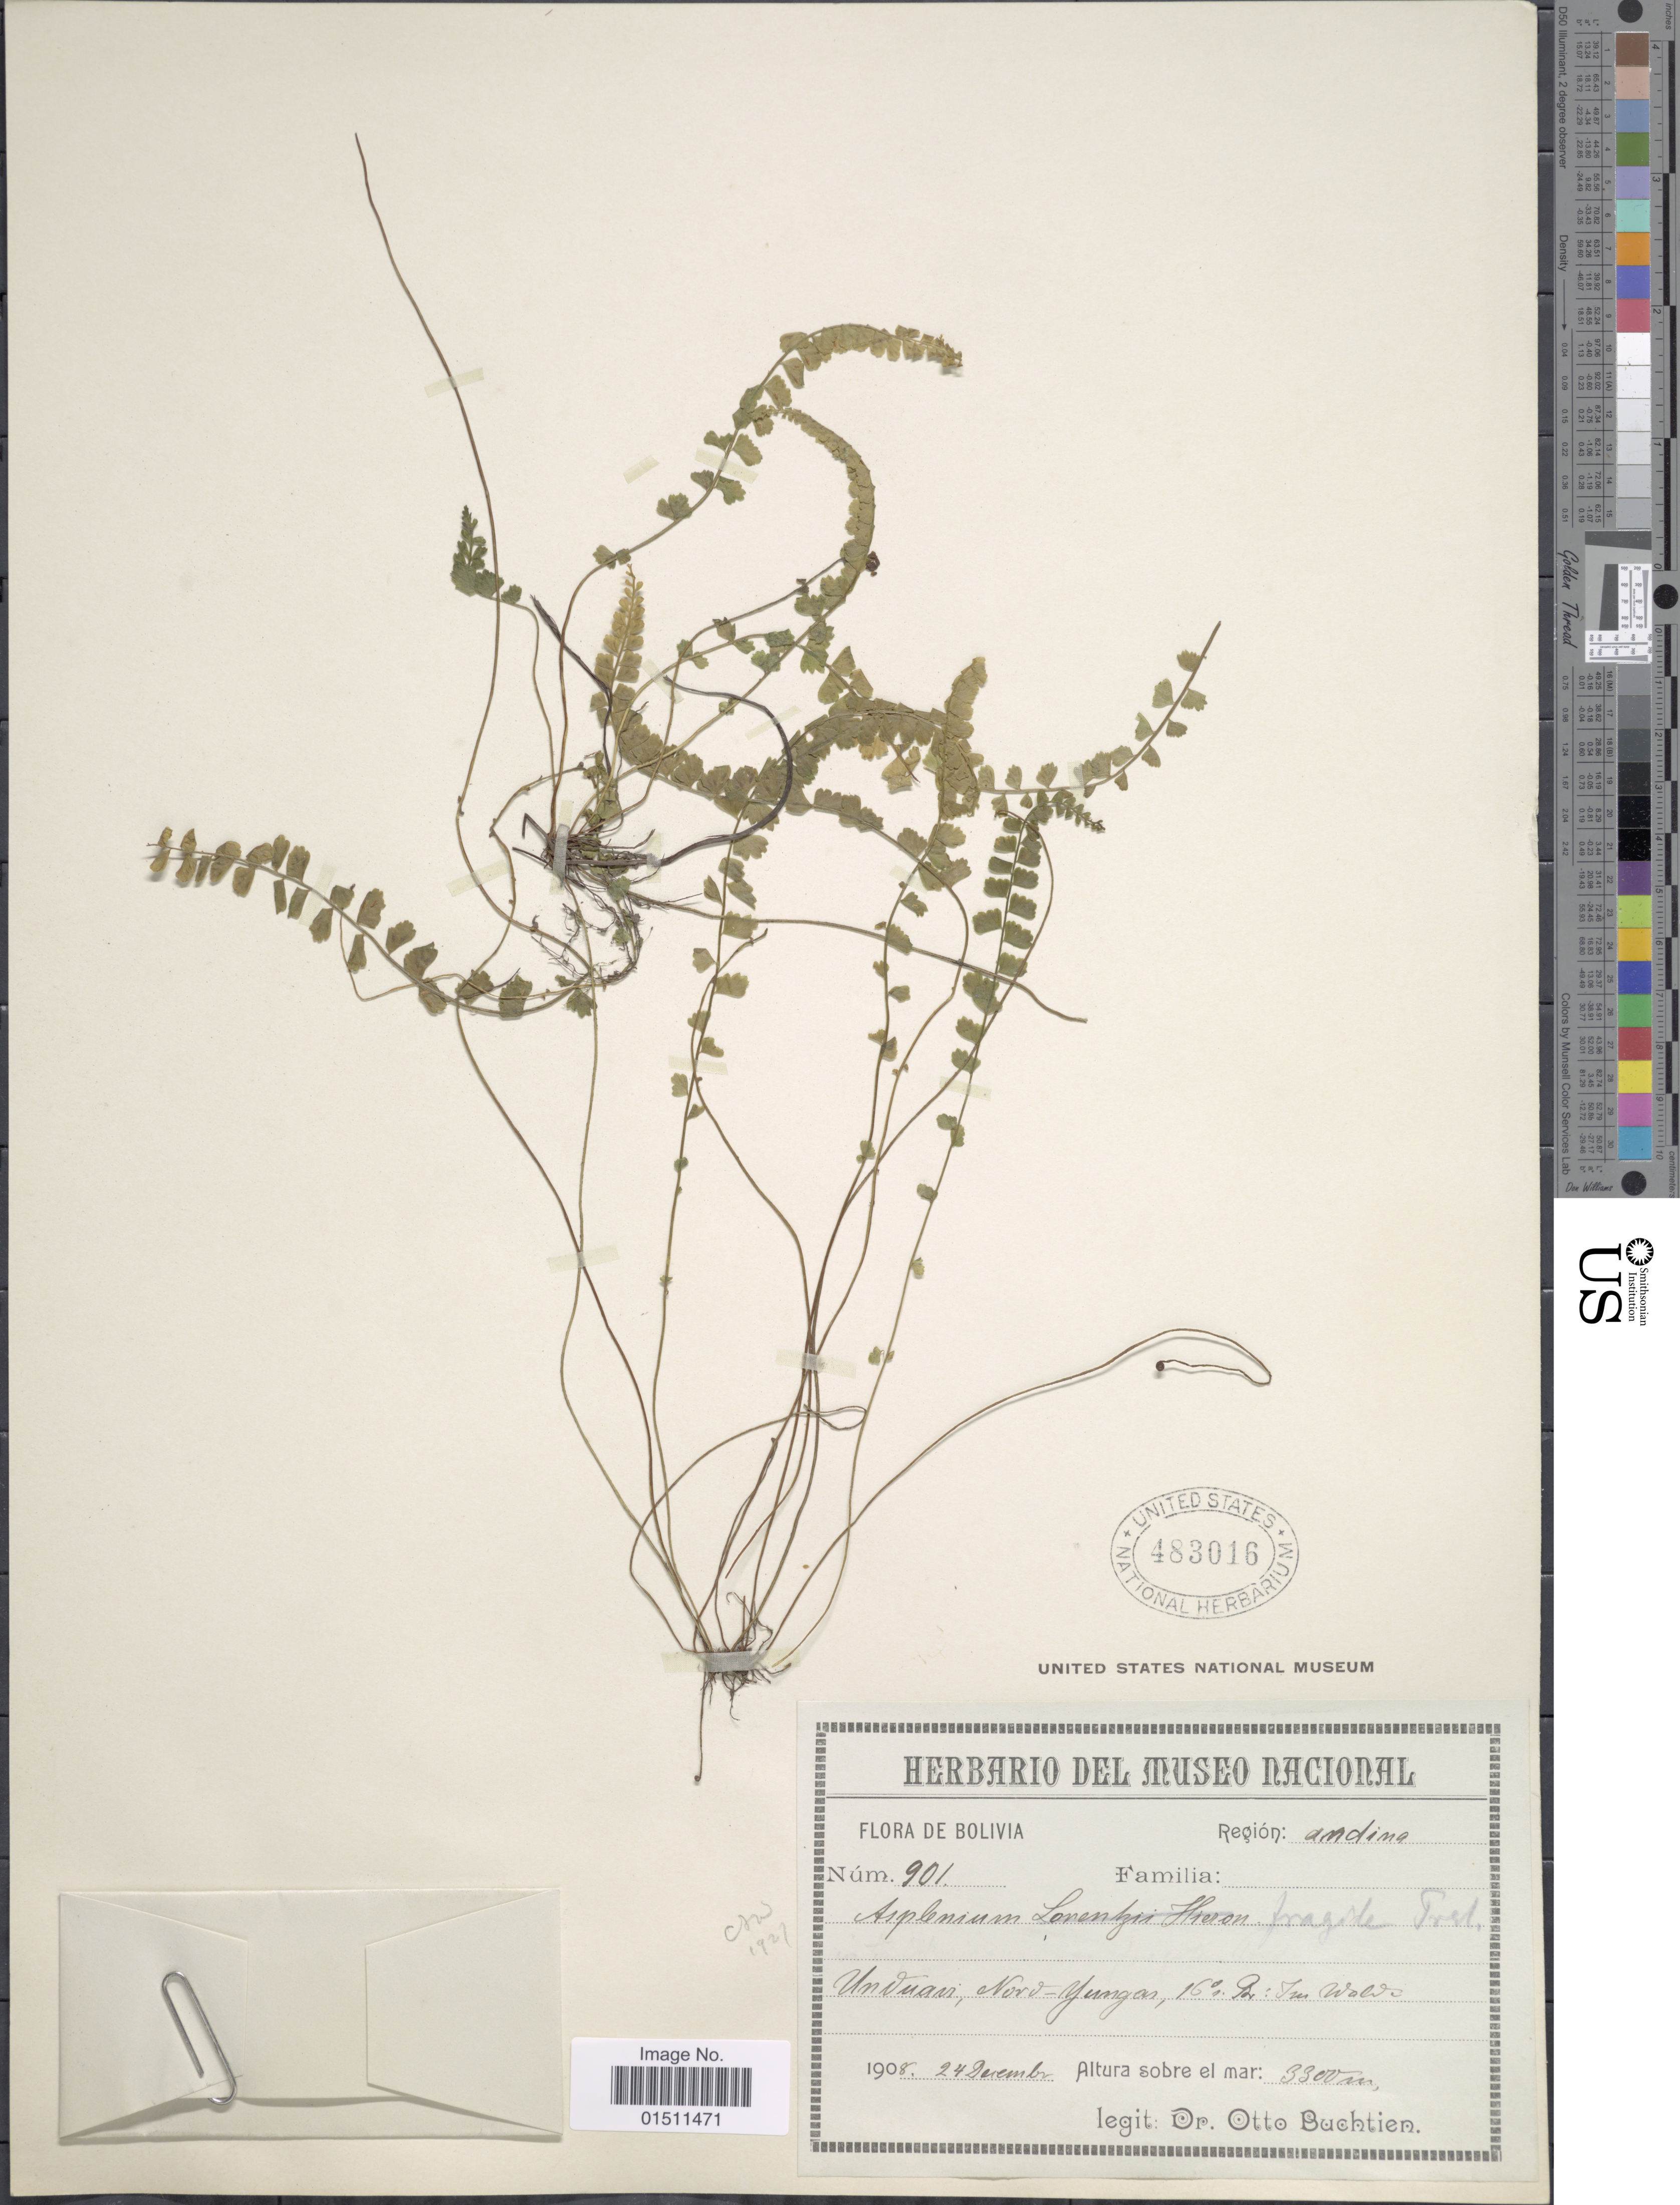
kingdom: Plantae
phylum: Tracheophyta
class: Polypodiopsida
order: Polypodiales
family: Aspleniaceae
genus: Asplenium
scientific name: Asplenium lorentzii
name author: Hieron.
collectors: O. Buchtien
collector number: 901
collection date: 1908-12-24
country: Bolivia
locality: Bolivia, Región: Andine, Unduavi, Nordyungas, 16° Isl.: Im Walds.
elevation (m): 3300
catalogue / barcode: US 483016